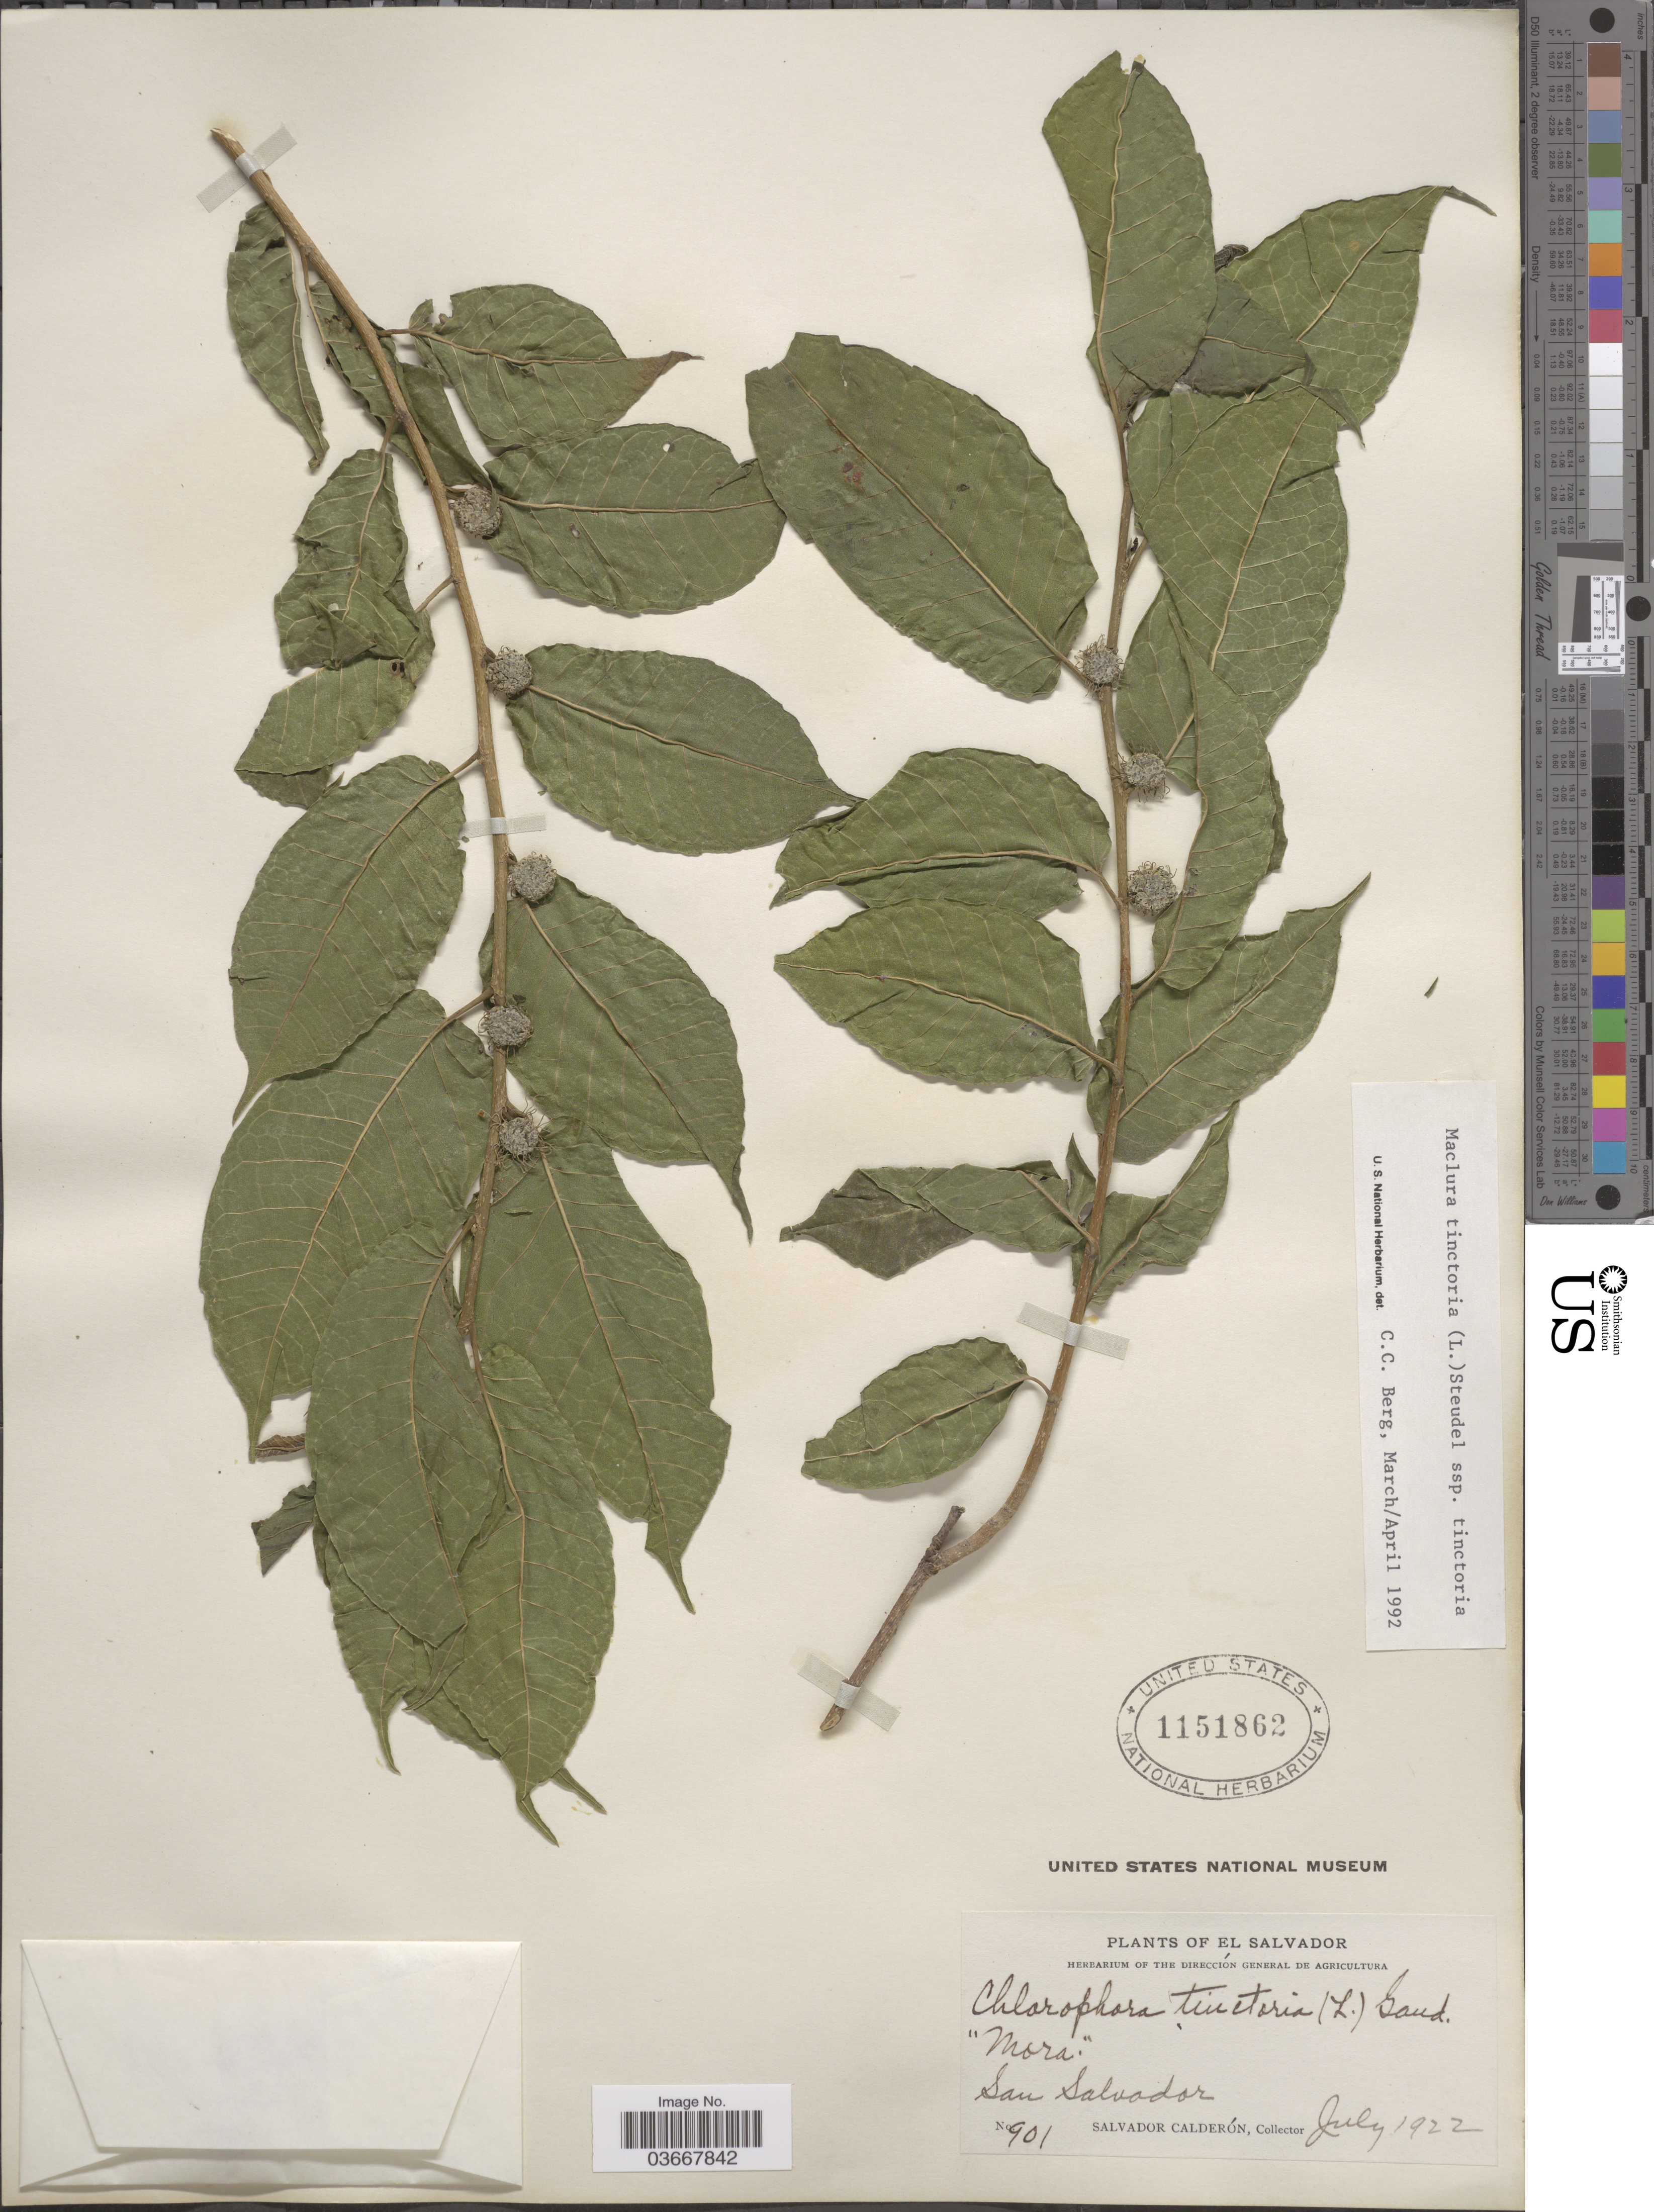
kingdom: Plantae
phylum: Tracheophyta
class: Magnoliopsida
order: Rosales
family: Moraceae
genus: Maclura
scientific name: Maclura tinctoria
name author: (L.) D. Don ex Steud.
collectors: S. Calderón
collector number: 901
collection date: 1922-07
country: El Salvador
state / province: San Salvador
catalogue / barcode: US 1151862